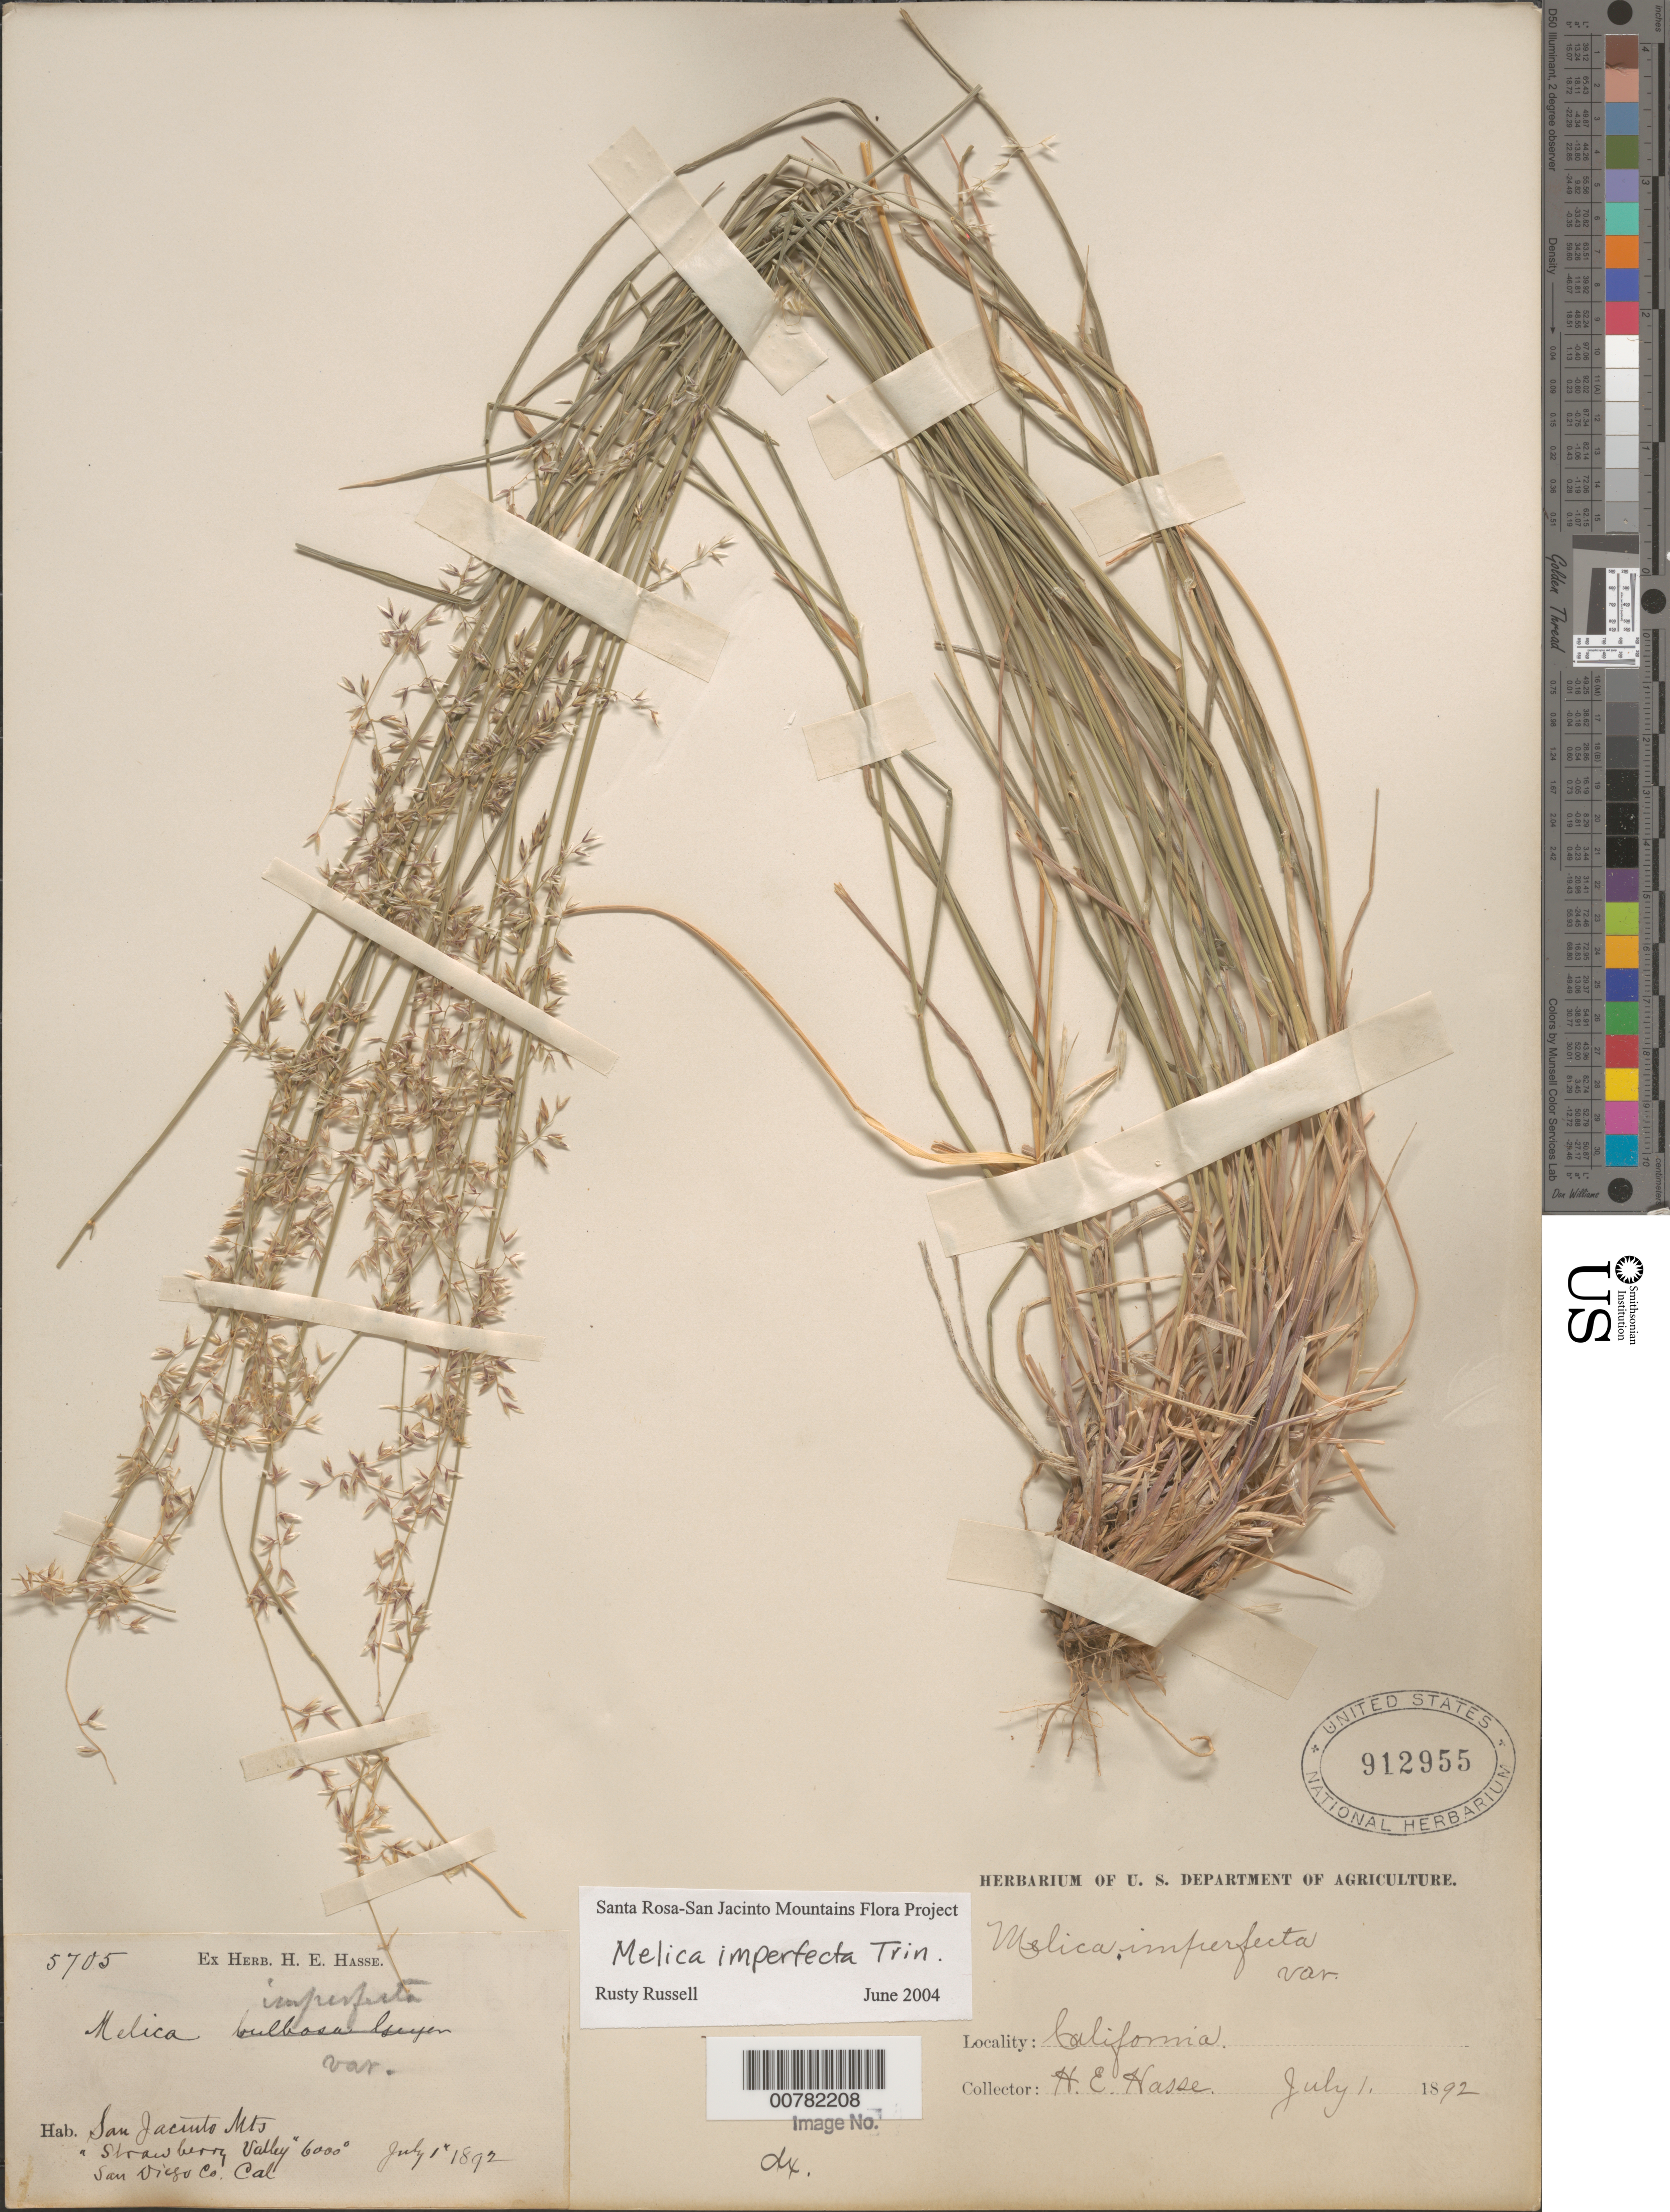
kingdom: Plantae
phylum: Tracheophyta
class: Liliopsida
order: Poales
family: Poaceae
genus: Melica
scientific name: Melica imperfecta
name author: Trin.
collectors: H. E. Hasse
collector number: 5705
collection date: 1892-07-01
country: United States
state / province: California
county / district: Riverside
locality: San Jacinto Mts. "Strawberry Valley". San Diego Co.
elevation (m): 1829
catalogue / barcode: US 912955